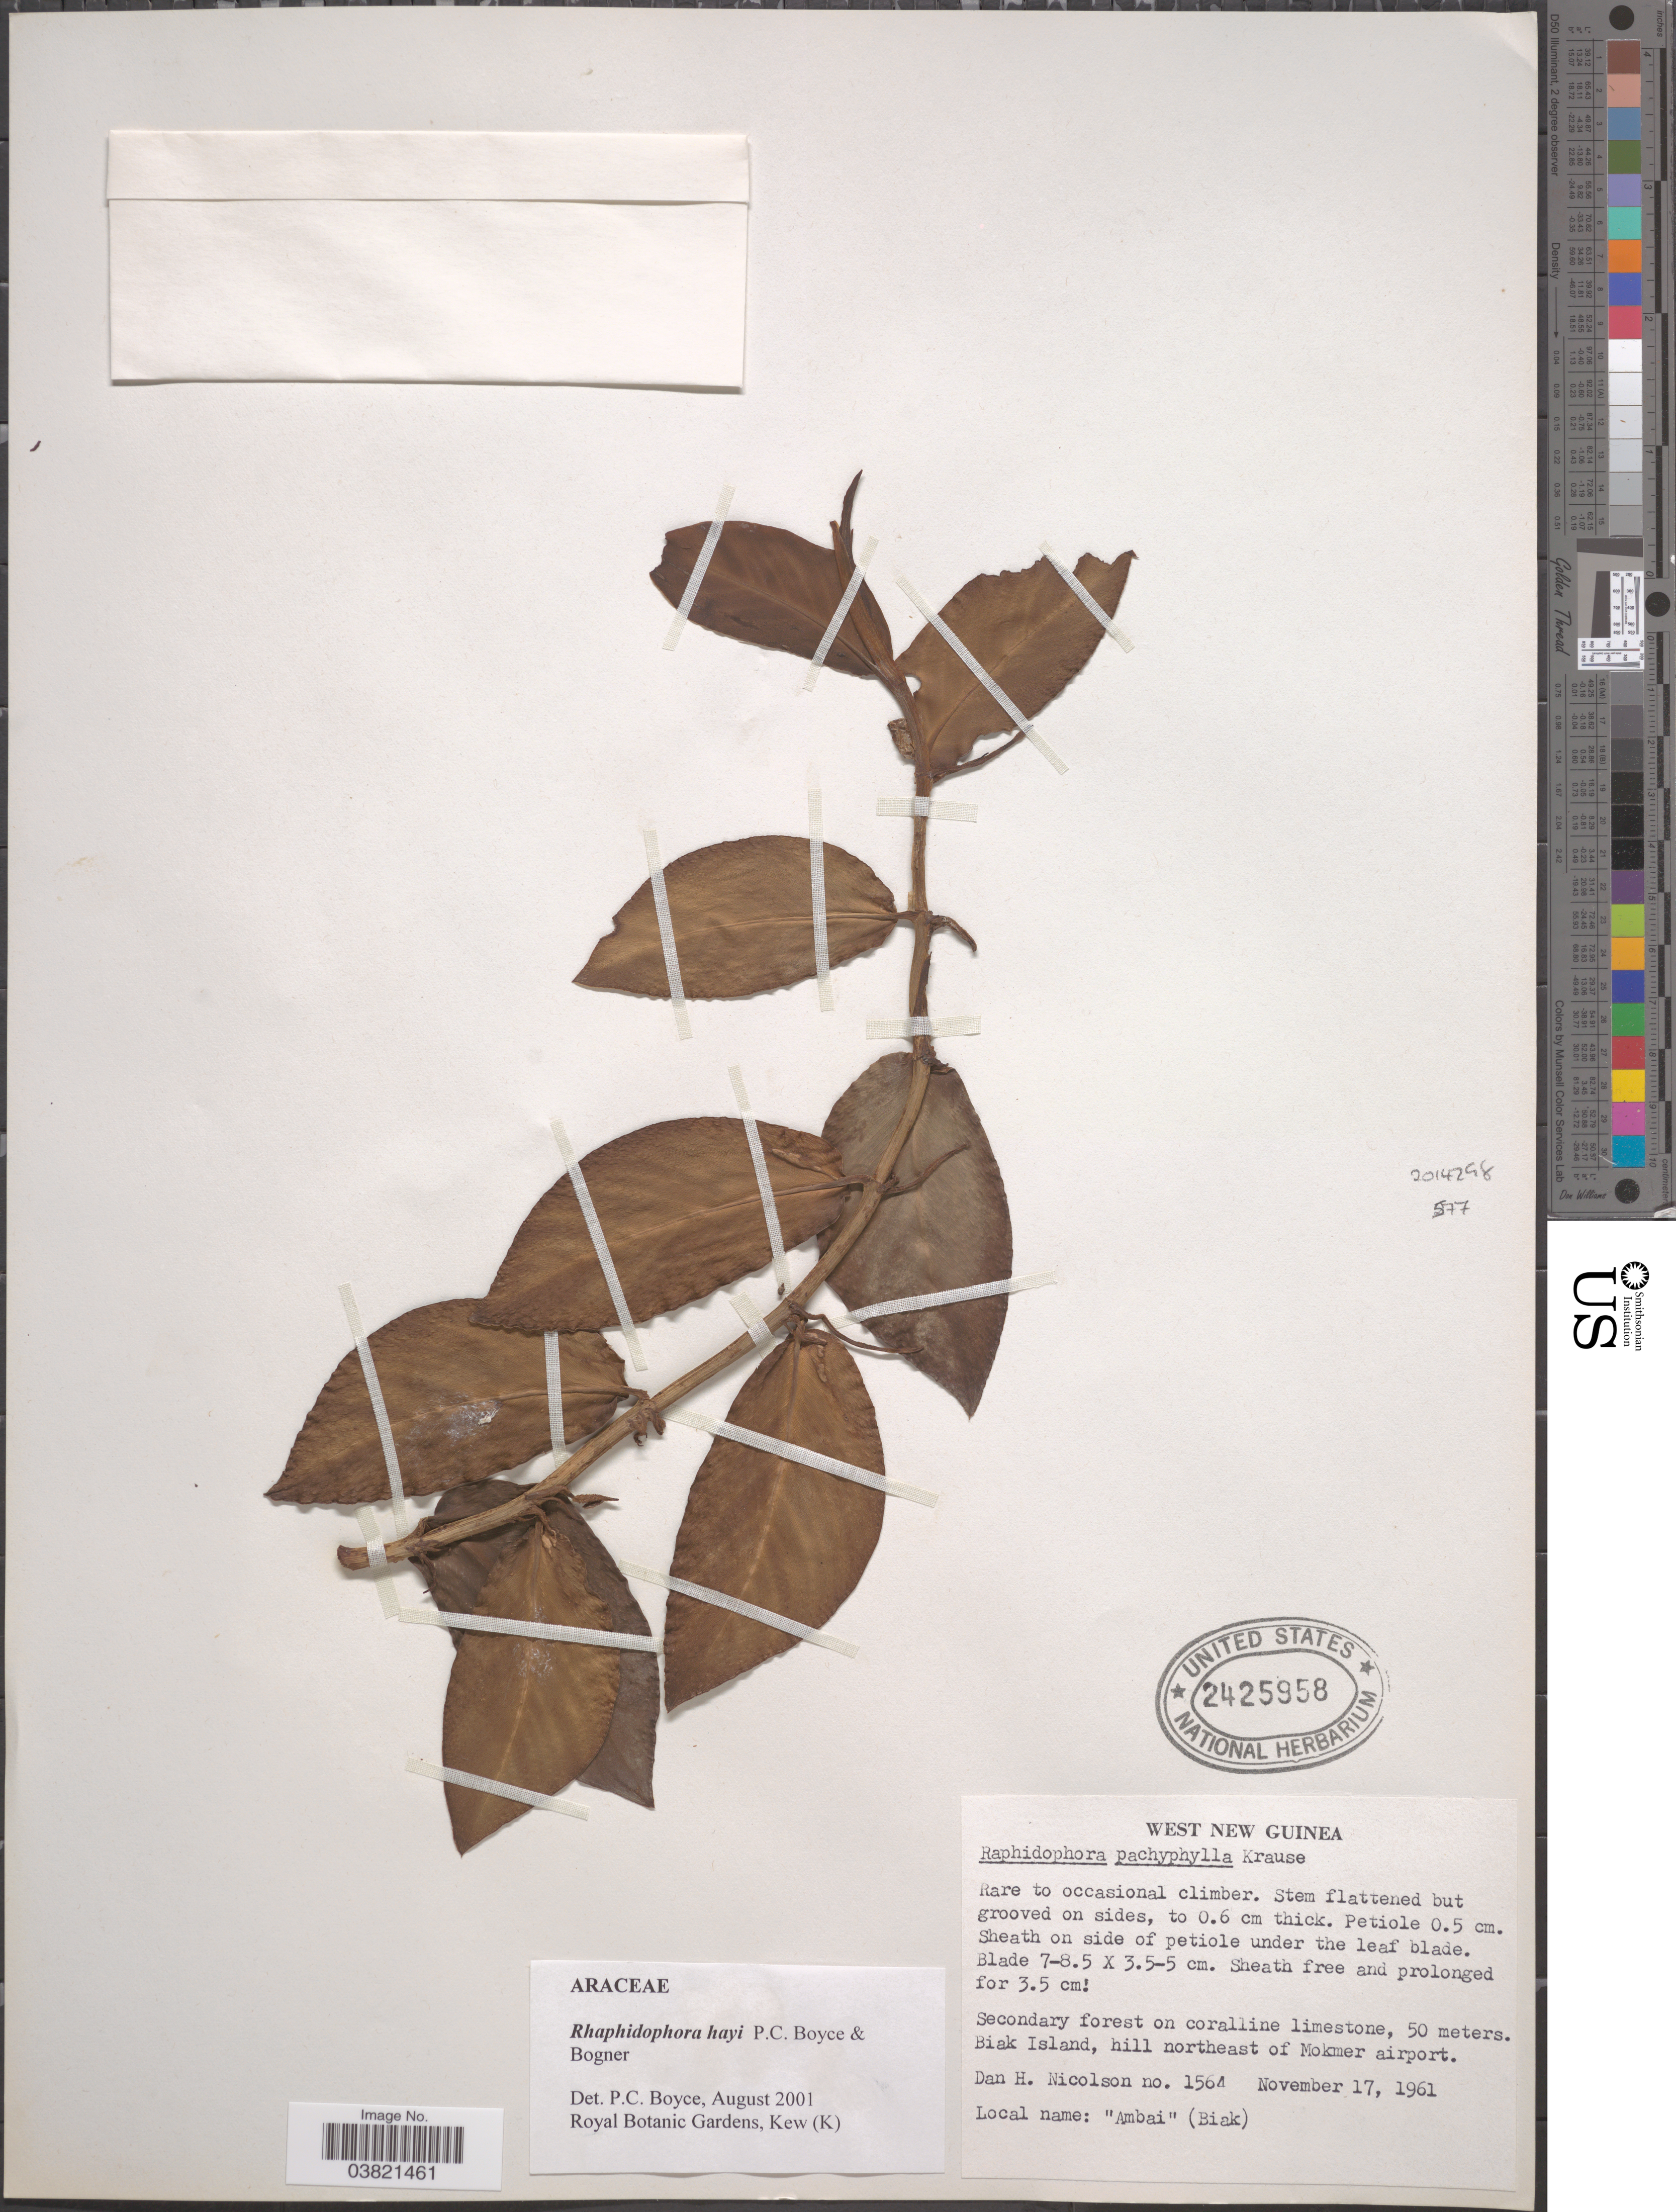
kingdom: Plantae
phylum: Tracheophyta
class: Liliopsida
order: Alismatales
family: Araceae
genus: Rhaphidophora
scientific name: Rhaphidophora hayi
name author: P.C. Boyce & Bogner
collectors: D. H. Nicolson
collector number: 1564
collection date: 1961-11-17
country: Indonesia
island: New Guinea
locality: West New Guinea. Biak Island, hill northeast of Mokmer airport.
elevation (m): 50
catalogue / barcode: US 2425958